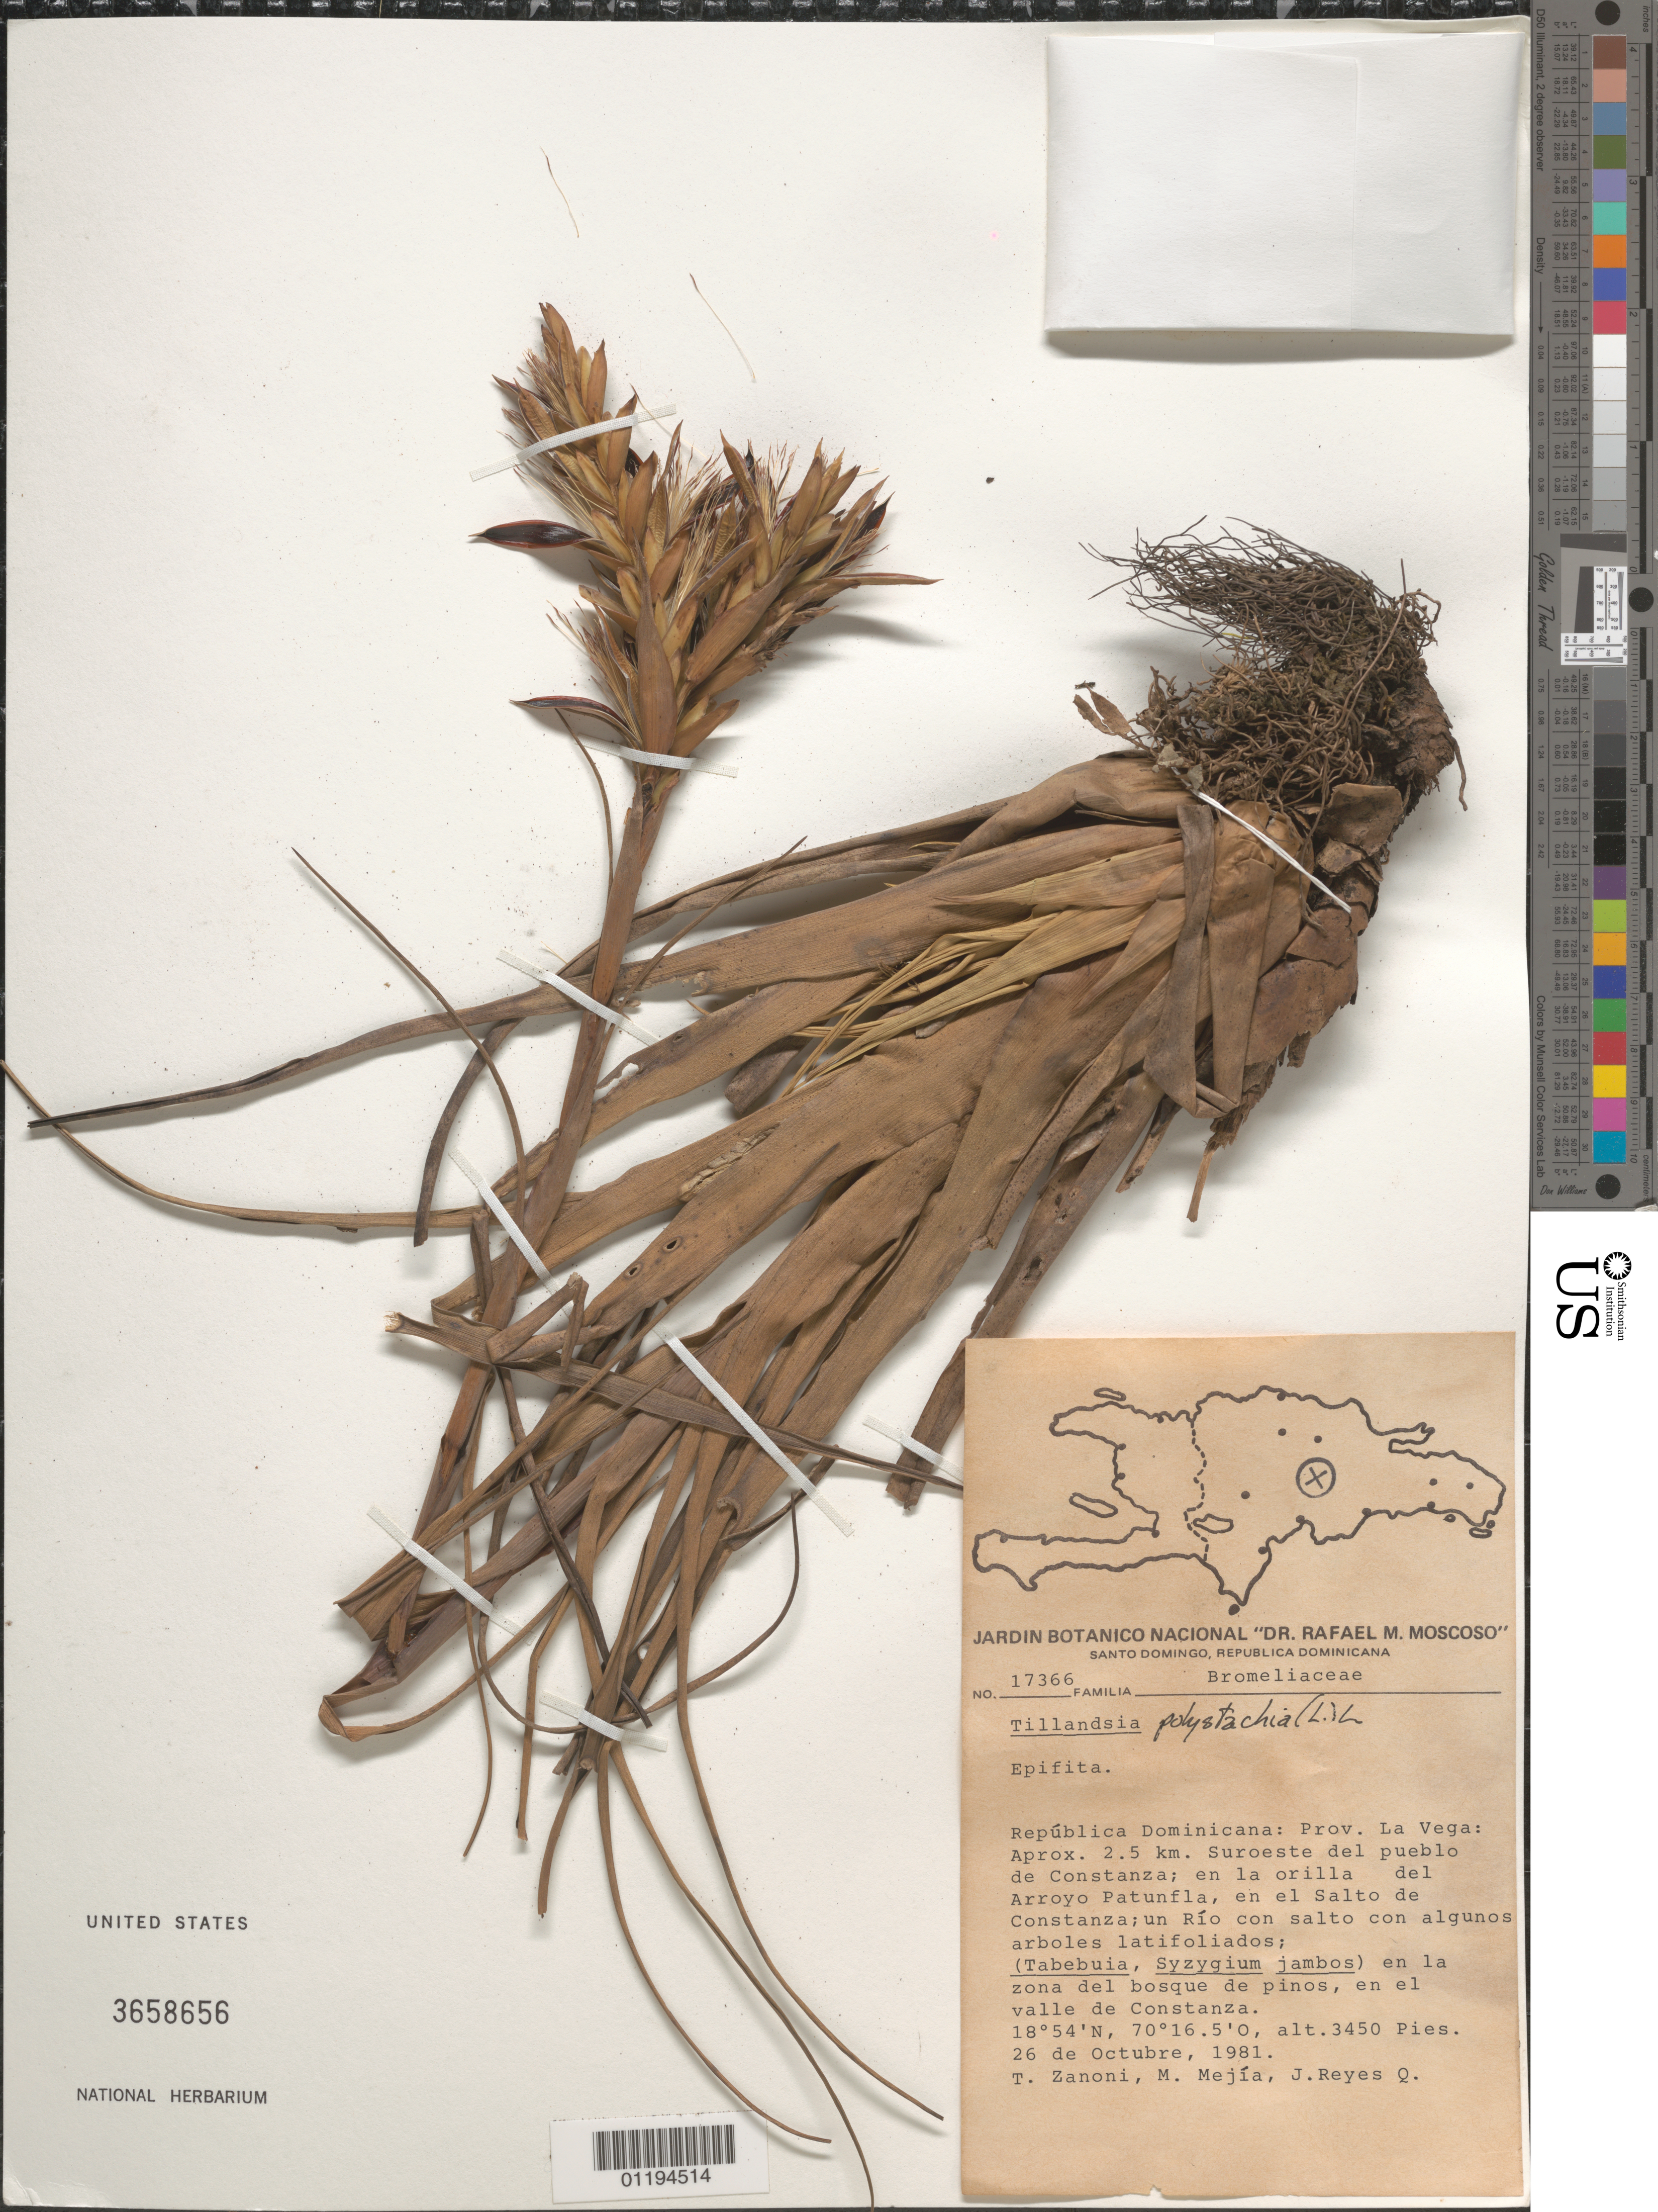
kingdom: Plantae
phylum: Tracheophyta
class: Liliopsida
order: Poales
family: Bromeliaceae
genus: Tillandsia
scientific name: Tillandsia polystachia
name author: (L.) L.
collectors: T. A. Zanoni, M. Mejia & J. Reyes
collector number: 17366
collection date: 1981-10-26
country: Dominican Republic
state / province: La Vega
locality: SW of Constanza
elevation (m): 1052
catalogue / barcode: US 3658656